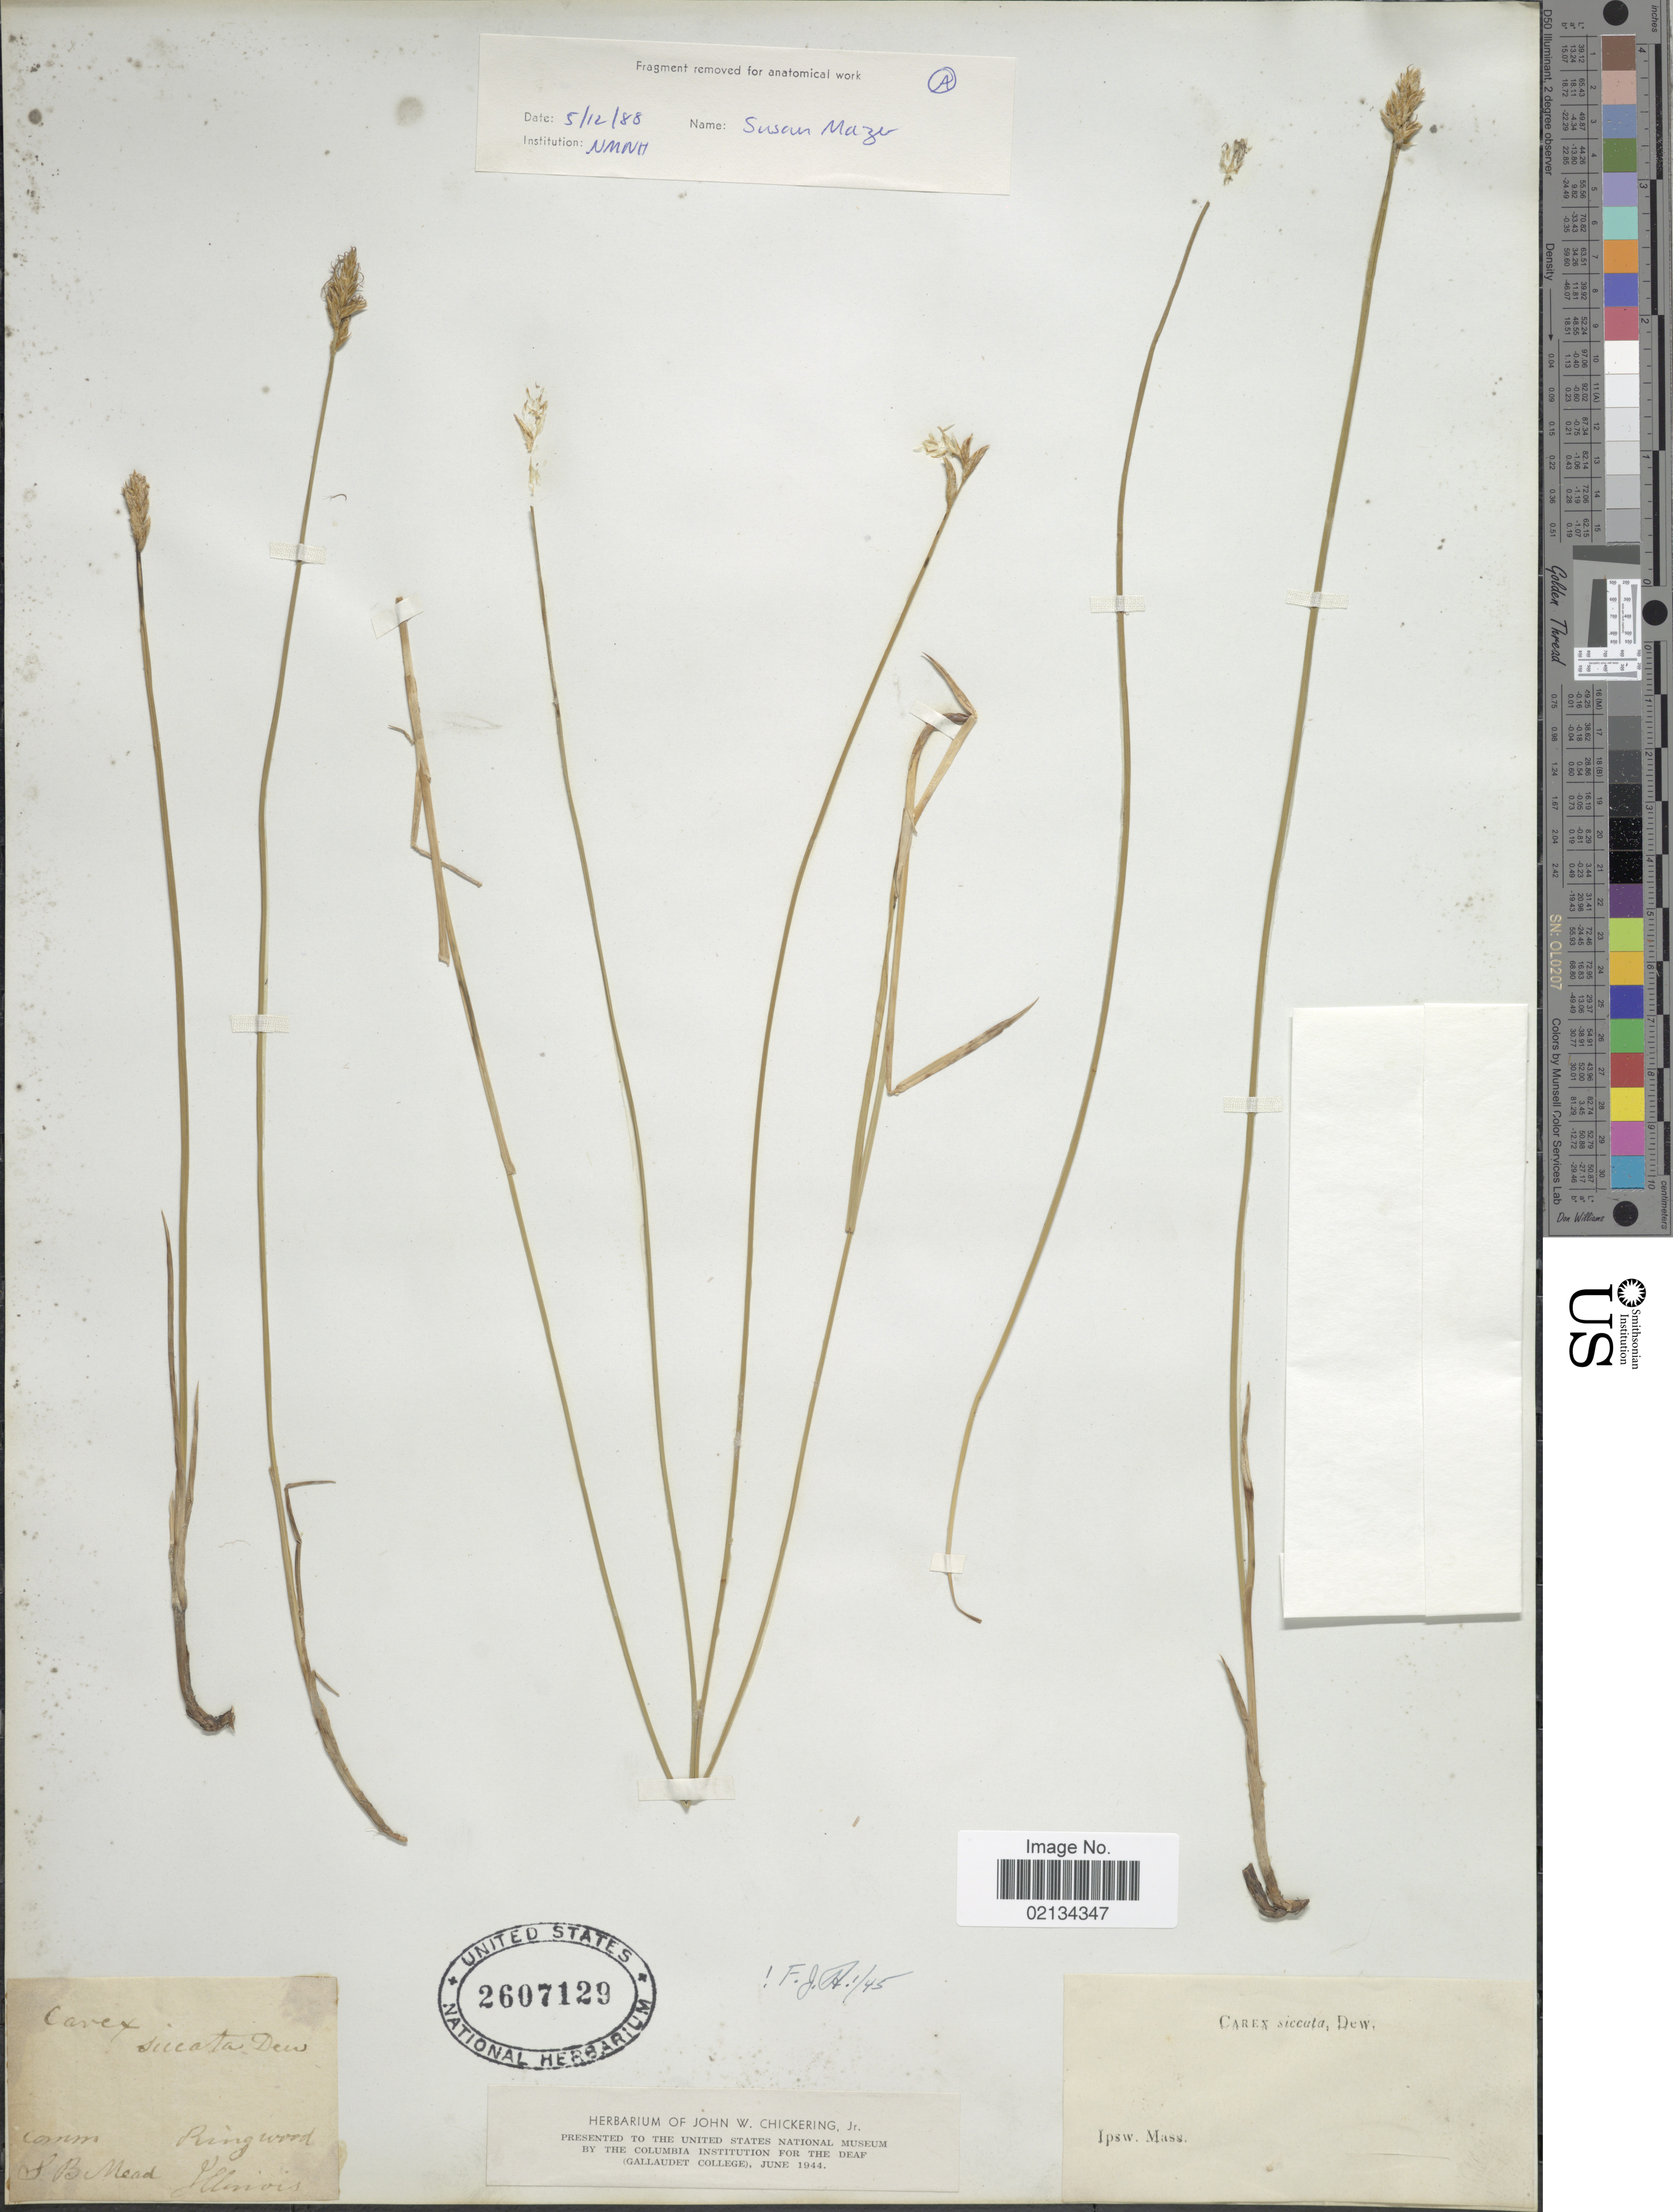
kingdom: Plantae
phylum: Tracheophyta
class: Liliopsida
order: Poales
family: Cyperaceae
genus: Carex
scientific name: Carex siccata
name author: Dewey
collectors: S. Mead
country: United States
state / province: Massachusetts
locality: Ipsw., Ringwood.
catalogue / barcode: US 2607129